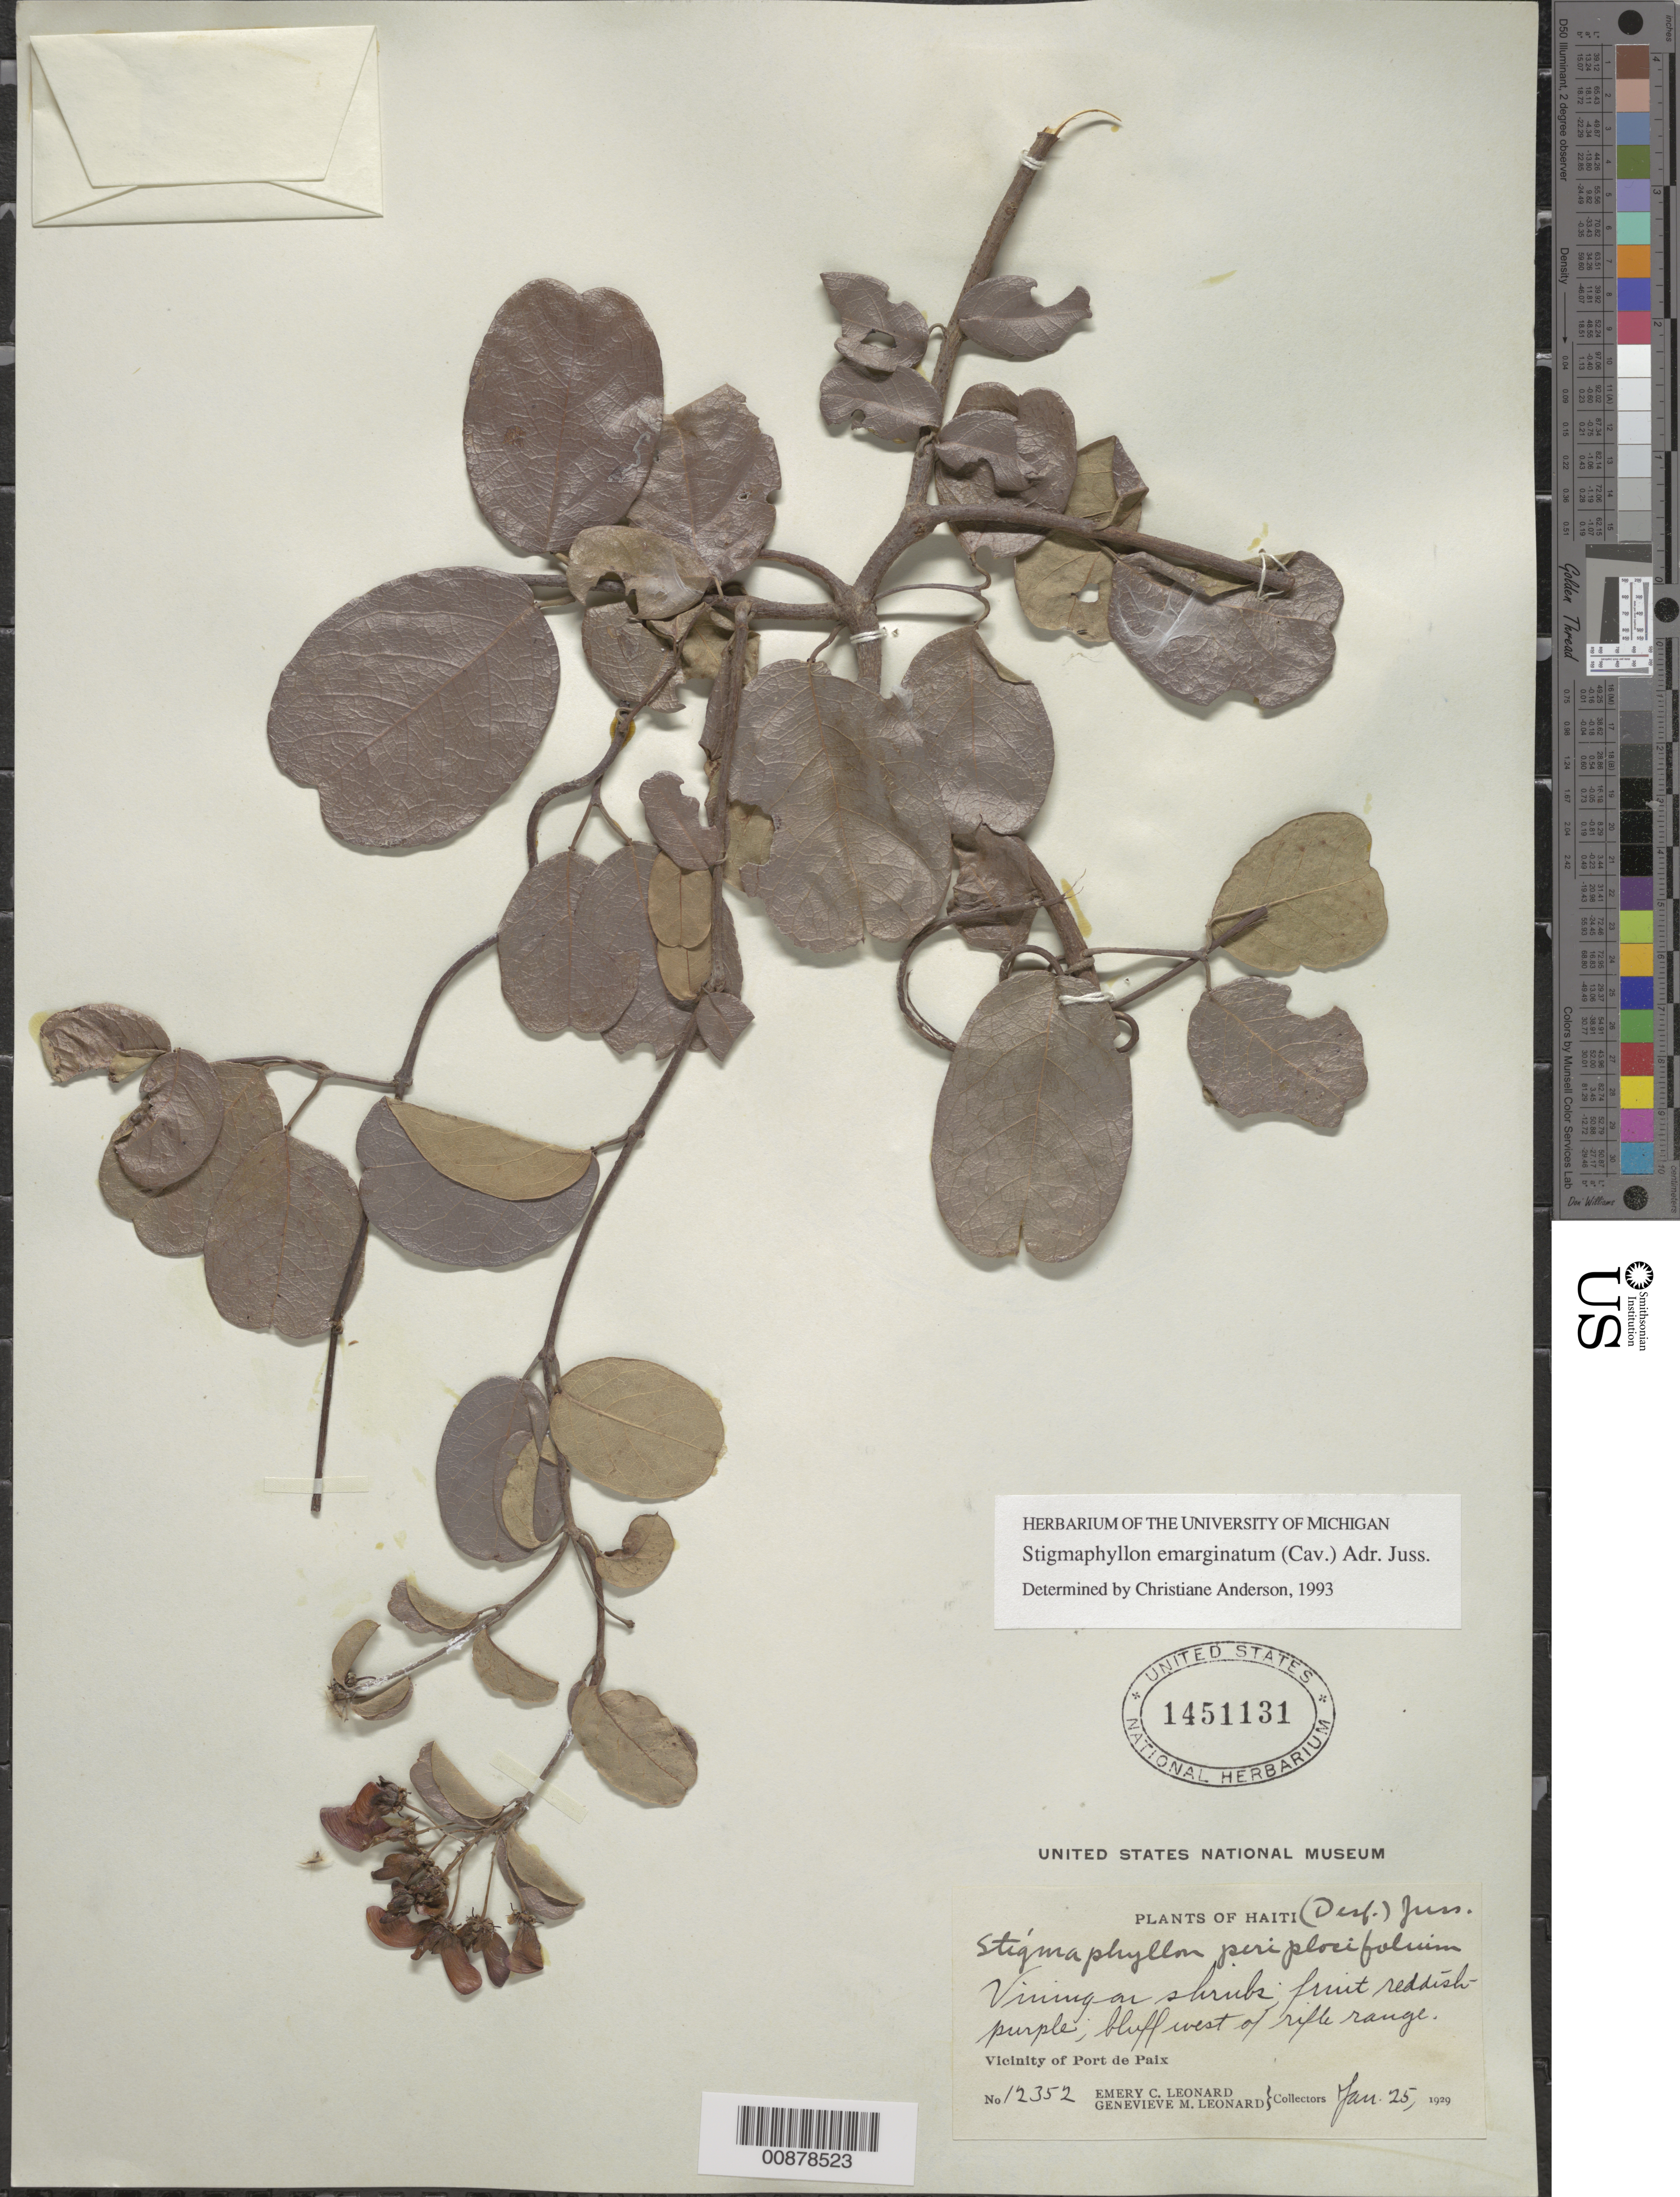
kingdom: Plantae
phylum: Tracheophyta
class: Magnoliopsida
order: Malpighiales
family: Malpighiaceae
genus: Stigmaphyllon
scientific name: Stigmaphyllon emarginatum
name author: (Cav.) A. Juss.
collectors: E. C. Leonard & G. M. Leonard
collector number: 12352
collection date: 1929-01-25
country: Haiti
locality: Vicinity of Port de Paix.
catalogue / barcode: US 1451131